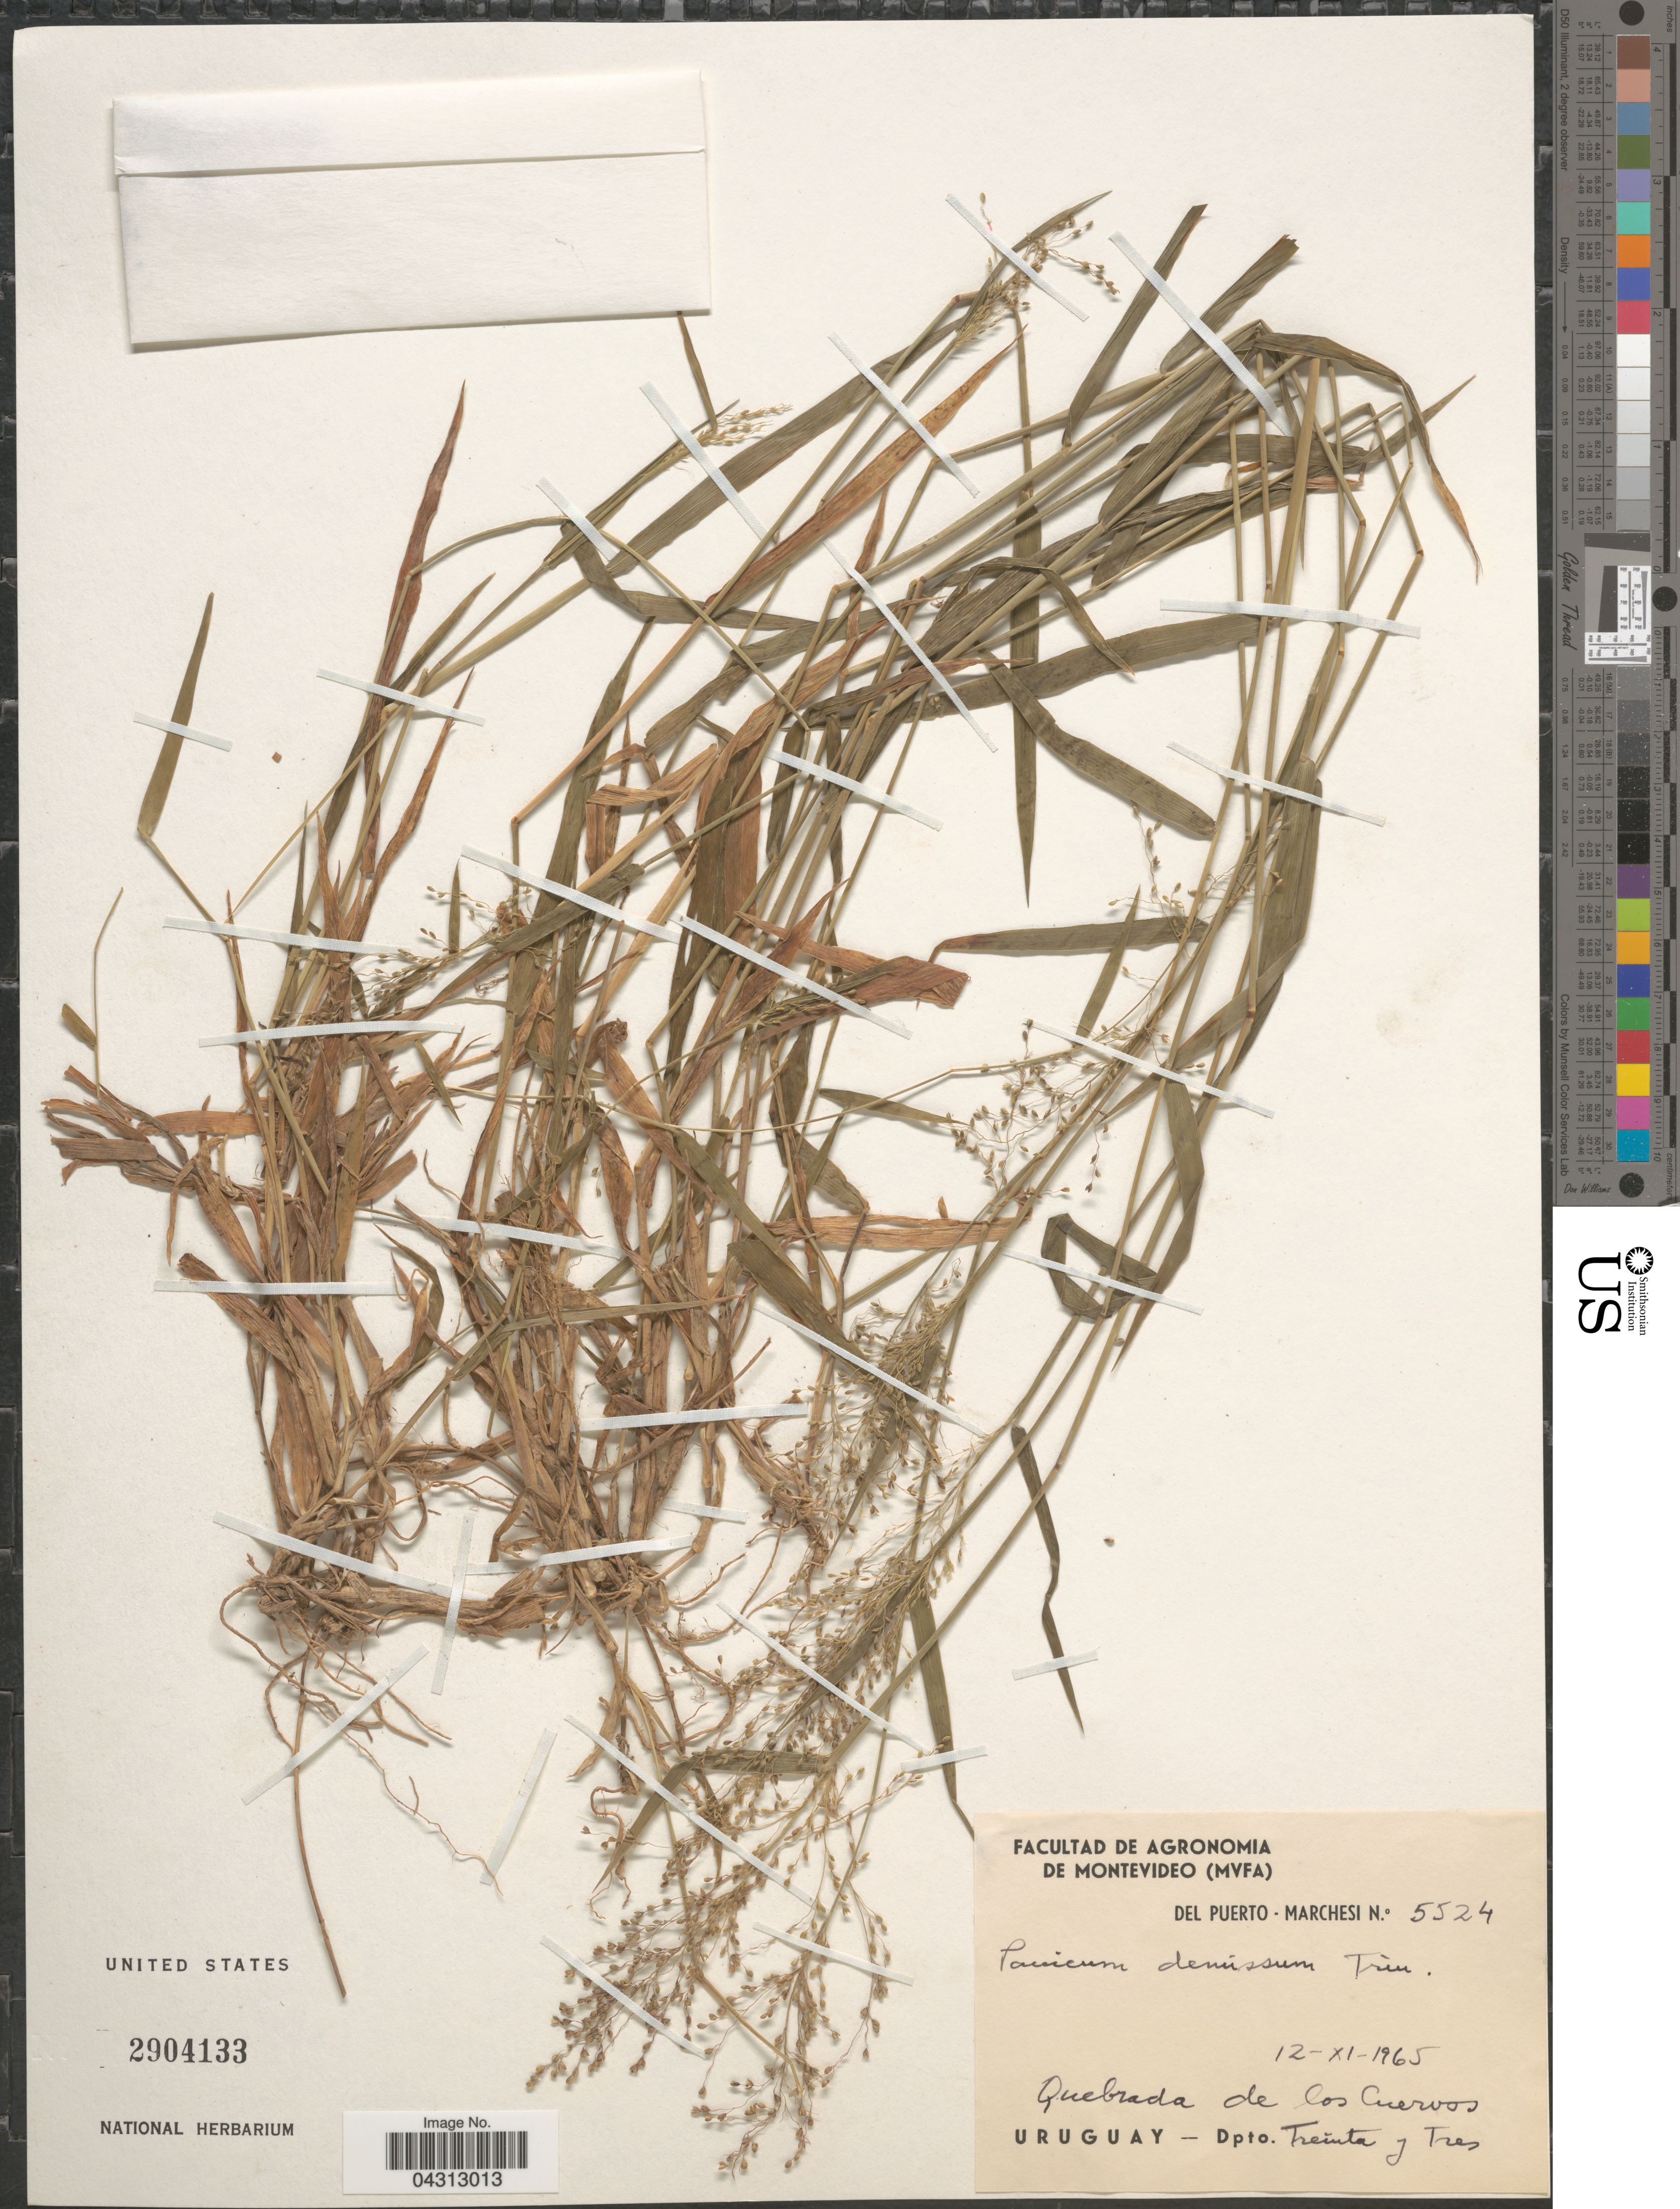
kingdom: Plantae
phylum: Tracheophyta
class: Liliopsida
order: Poales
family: Poaceae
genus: Dichanthelium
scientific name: Dichanthelium sabulorum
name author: (Lam.) Gould & C.A. Clark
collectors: Del Puerto & Marchesi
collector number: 5524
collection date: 1965-11-12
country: Uruguay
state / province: Treinta y Tres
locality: Quebrada de los Cuervos. Dpto. Treinta y Tres.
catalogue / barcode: US 2904133